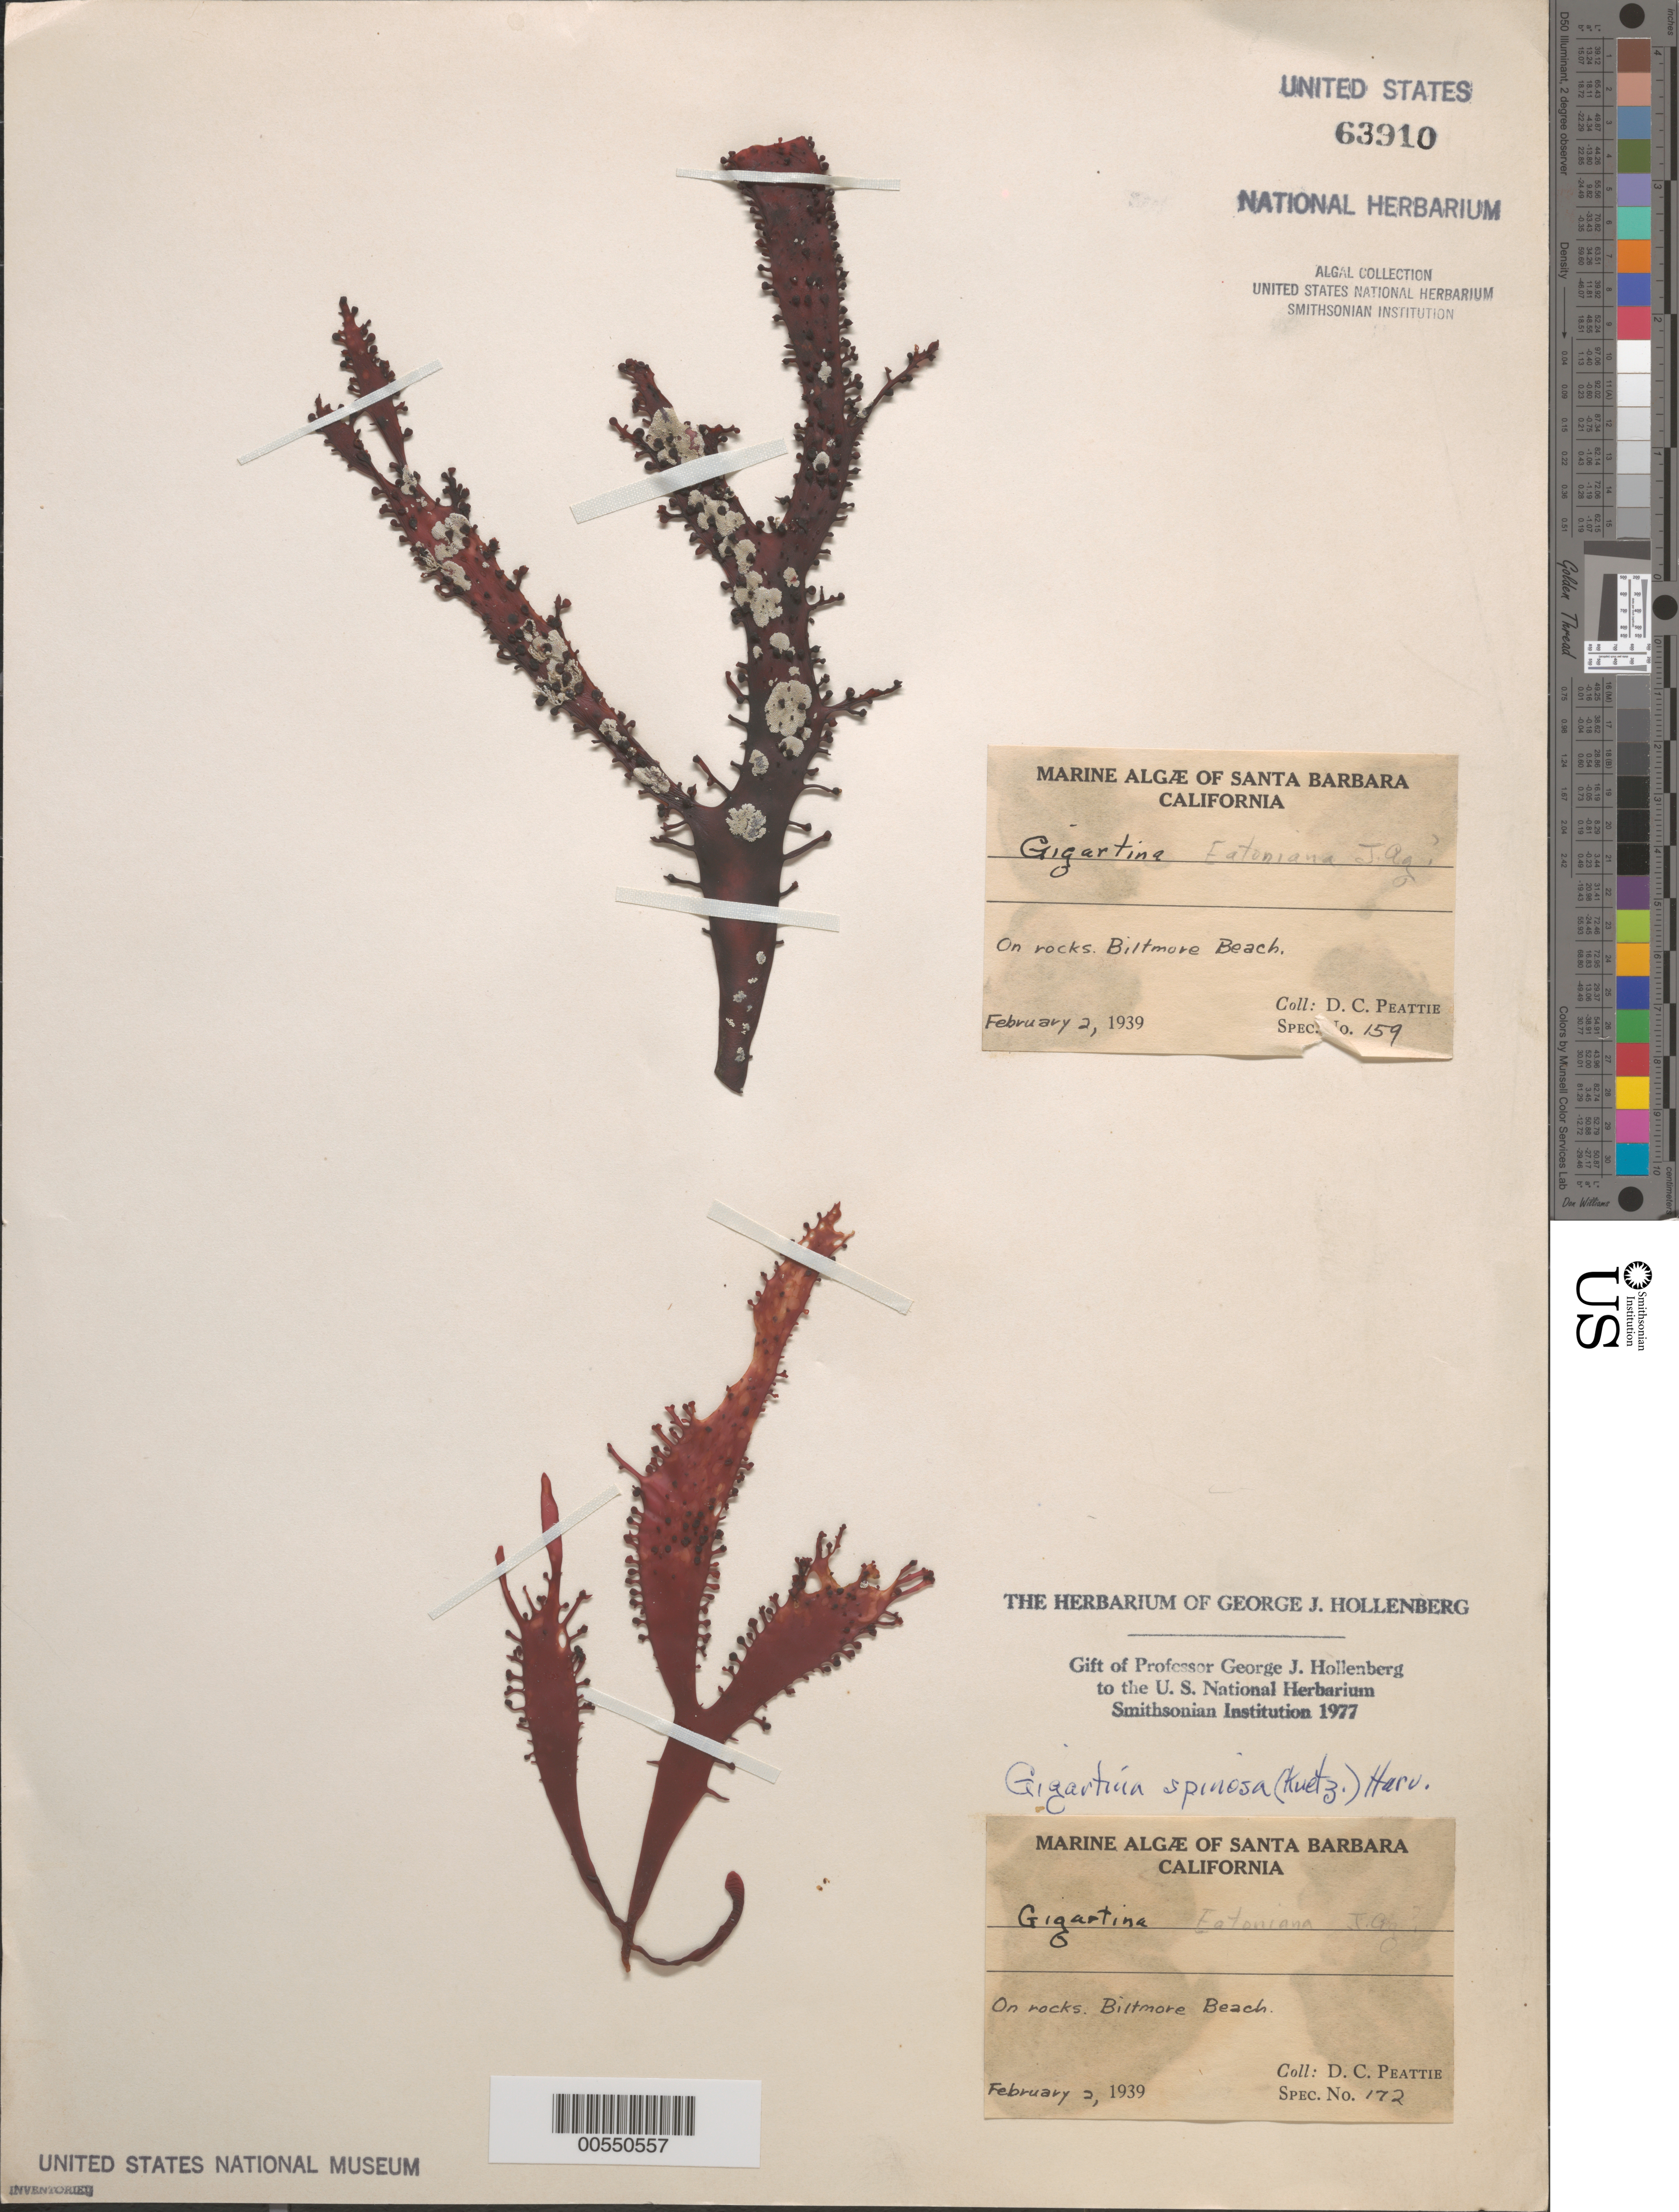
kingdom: Plantae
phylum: Rhodophyta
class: Florideophyceae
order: Gigartinales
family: Gigartinaceae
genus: Chondracanthus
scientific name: Chondracanthus spinosus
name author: (Kütz.) Guiry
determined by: Algae name updating Project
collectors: D. Peattie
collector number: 159 & 172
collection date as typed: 02 Feb 1939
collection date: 1939-02-02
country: United States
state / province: California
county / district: Santa Barbara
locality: Biltmore Beach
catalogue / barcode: US 63910